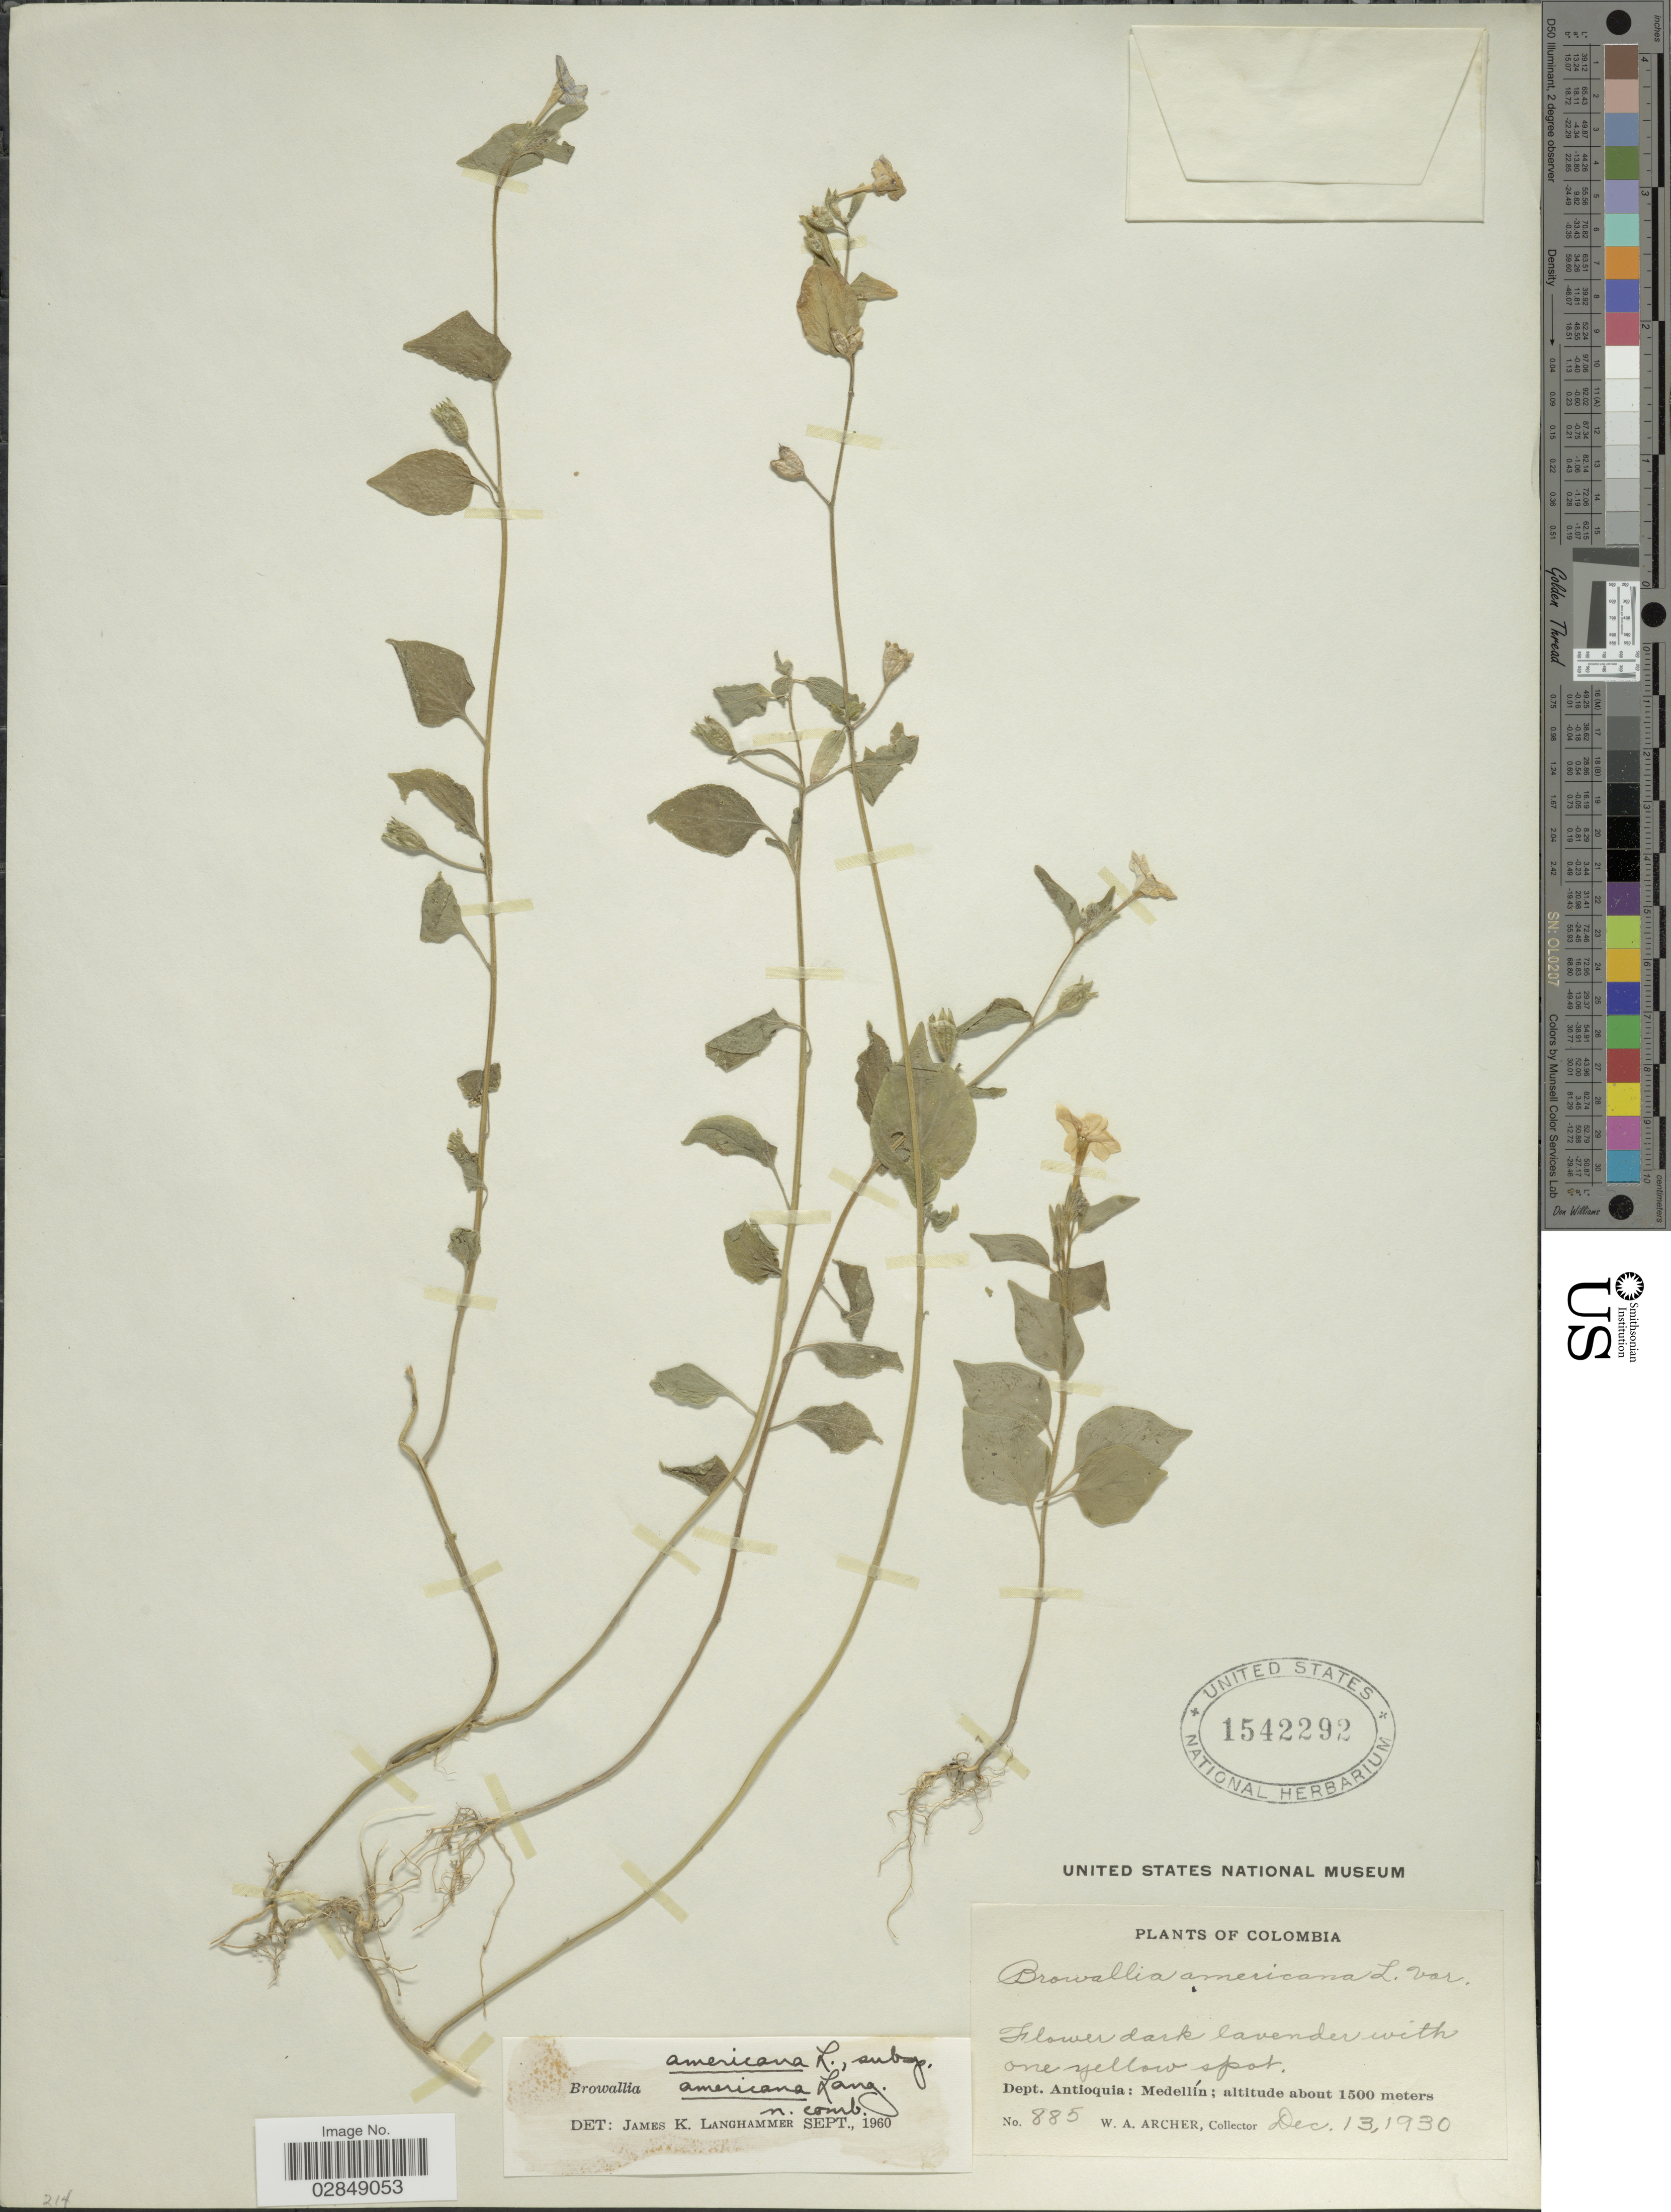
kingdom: Plantae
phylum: Tracheophyta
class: Magnoliopsida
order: Solanales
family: Solanaceae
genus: Browallia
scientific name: Browallia americana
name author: L.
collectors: W. A. Archer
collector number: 885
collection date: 1930-12-13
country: Colombia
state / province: Antioquia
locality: Dept. Antioquia: Medellín.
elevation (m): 1500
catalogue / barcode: US 1542292